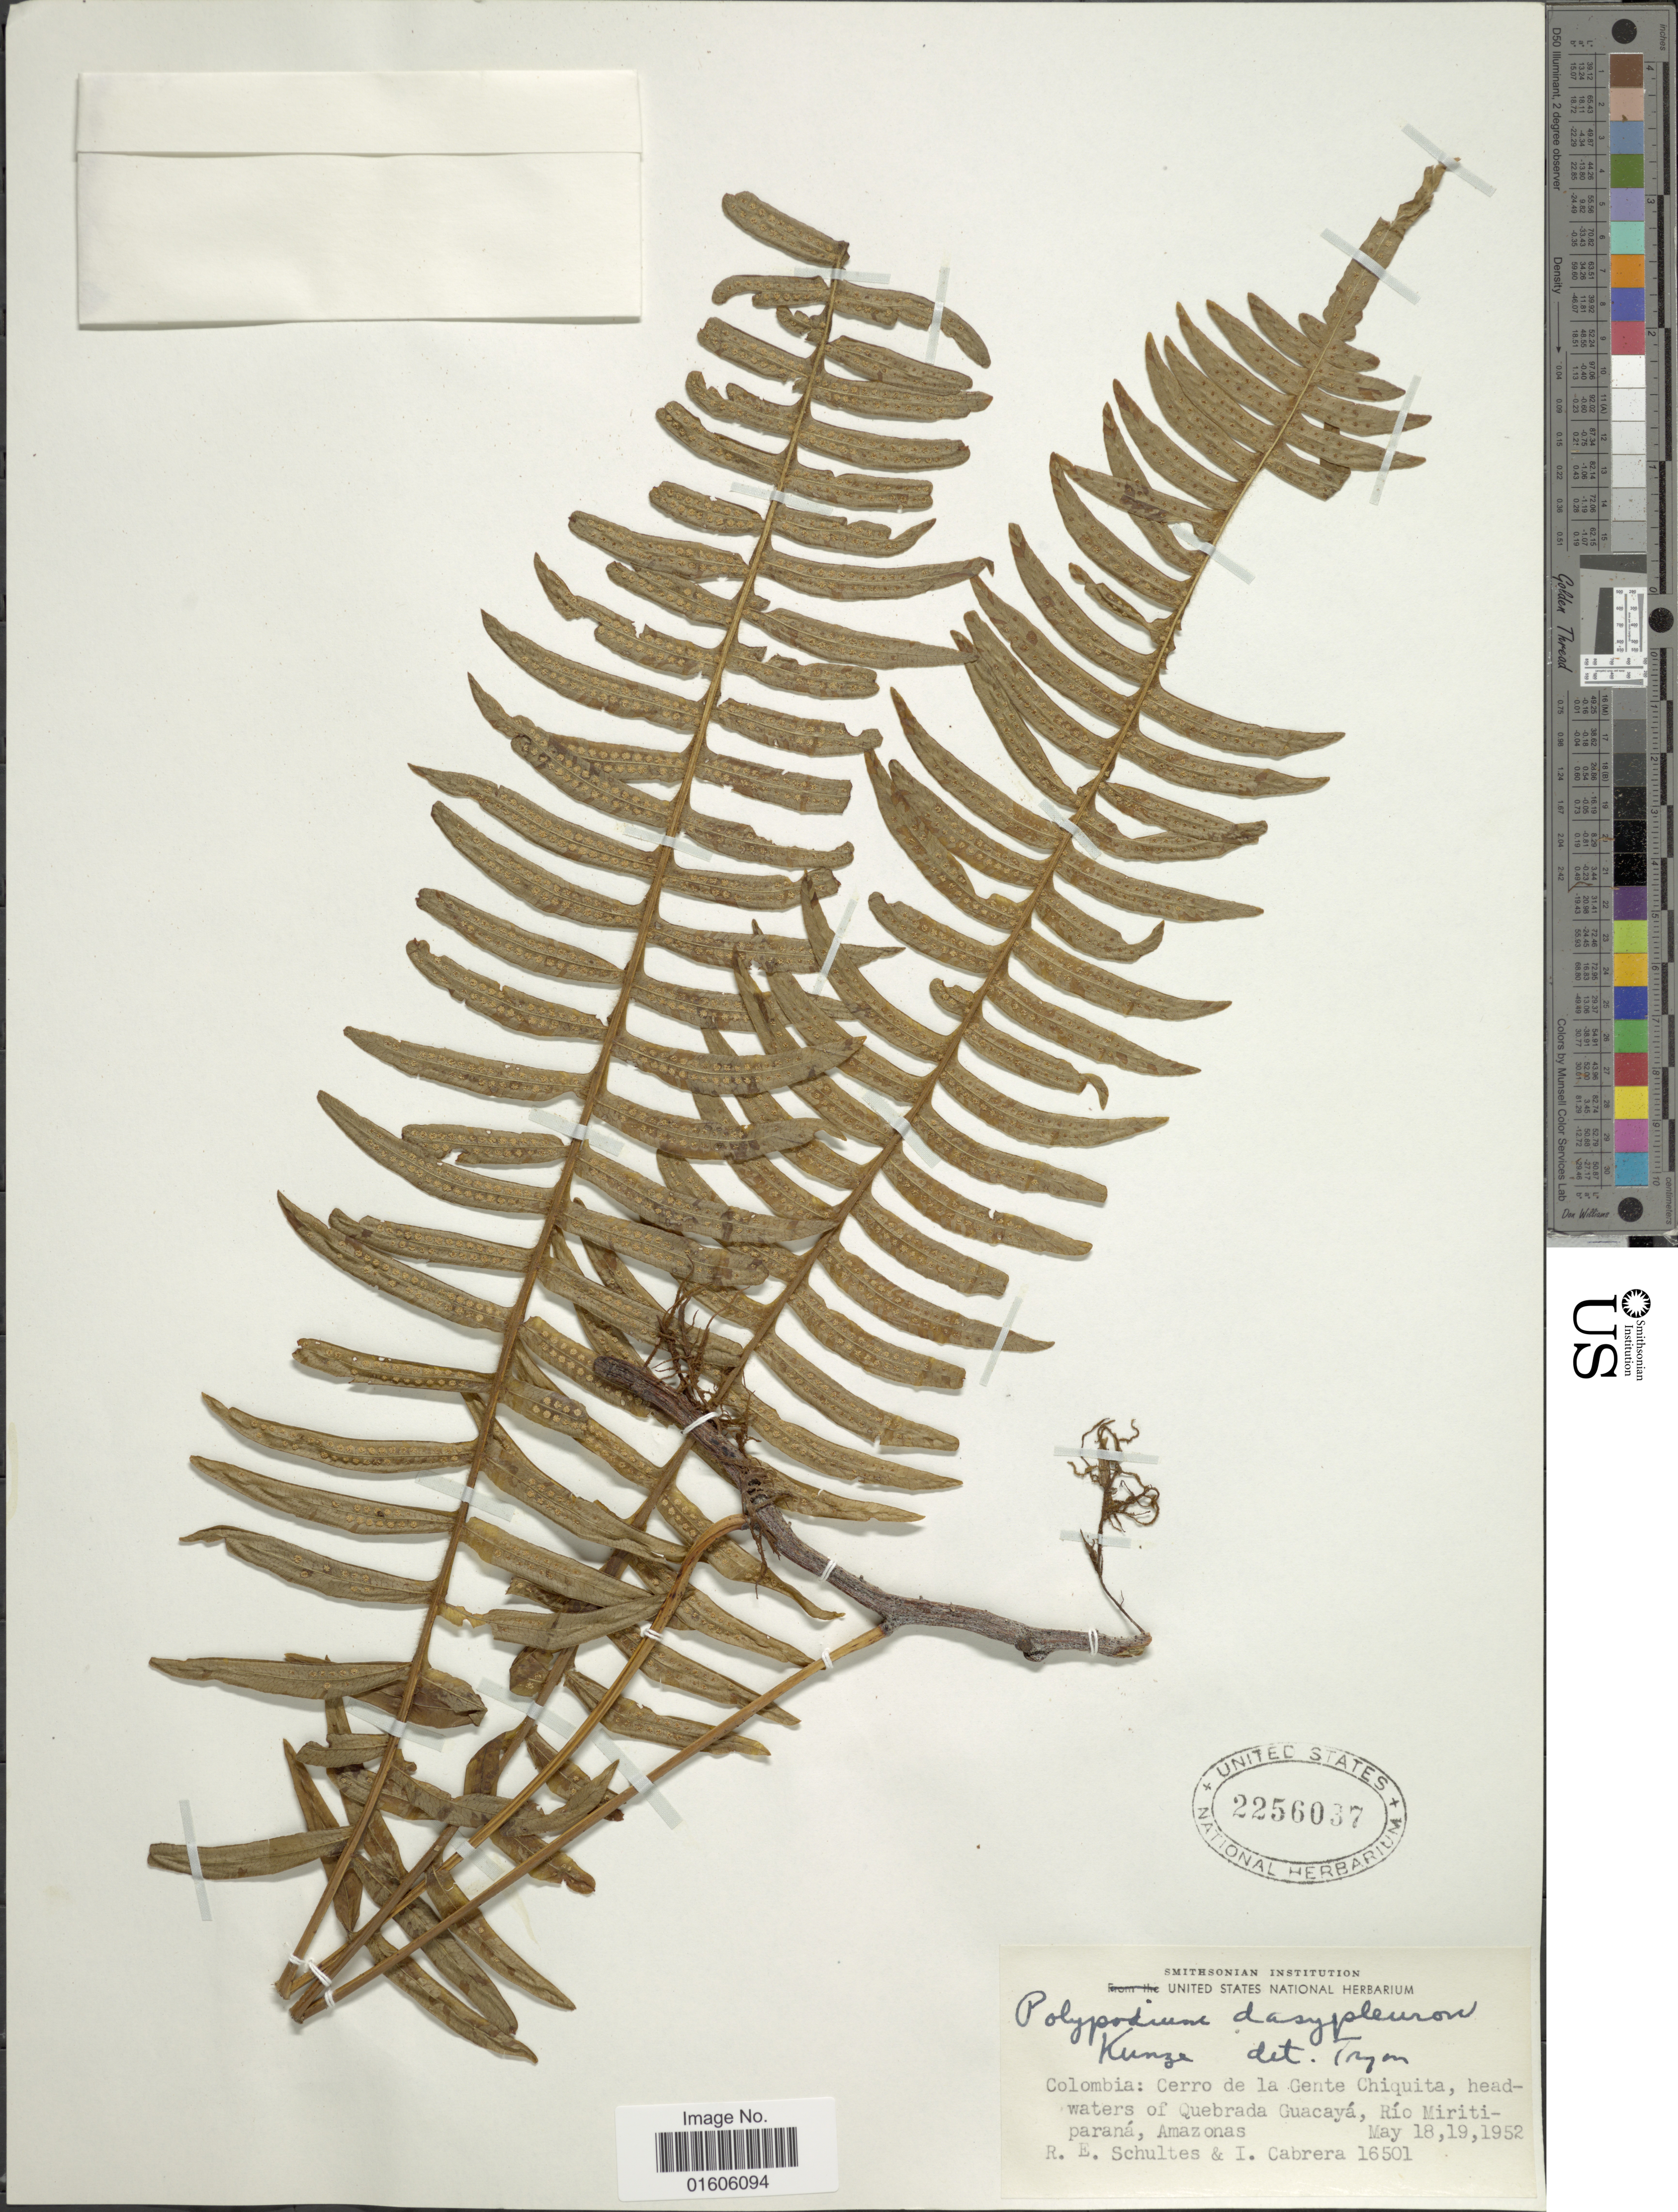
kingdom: Plantae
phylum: Tracheophyta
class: Polypodiopsida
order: Polypodiales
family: Polypodiaceae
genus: Serpocaulon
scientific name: Serpocaulon dasypleuron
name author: (Kunze) A.R. Sm.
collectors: R. E. Schultes & I. Cabrera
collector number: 16501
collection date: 1952-05-18/1952-05-19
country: Colombia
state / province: Amazônas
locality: Colombia: Cerro de la Gente Chiquita, headwaters of Quebrada Guacayá, Río Miritiparaná, Amazonas.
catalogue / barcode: US 2256037